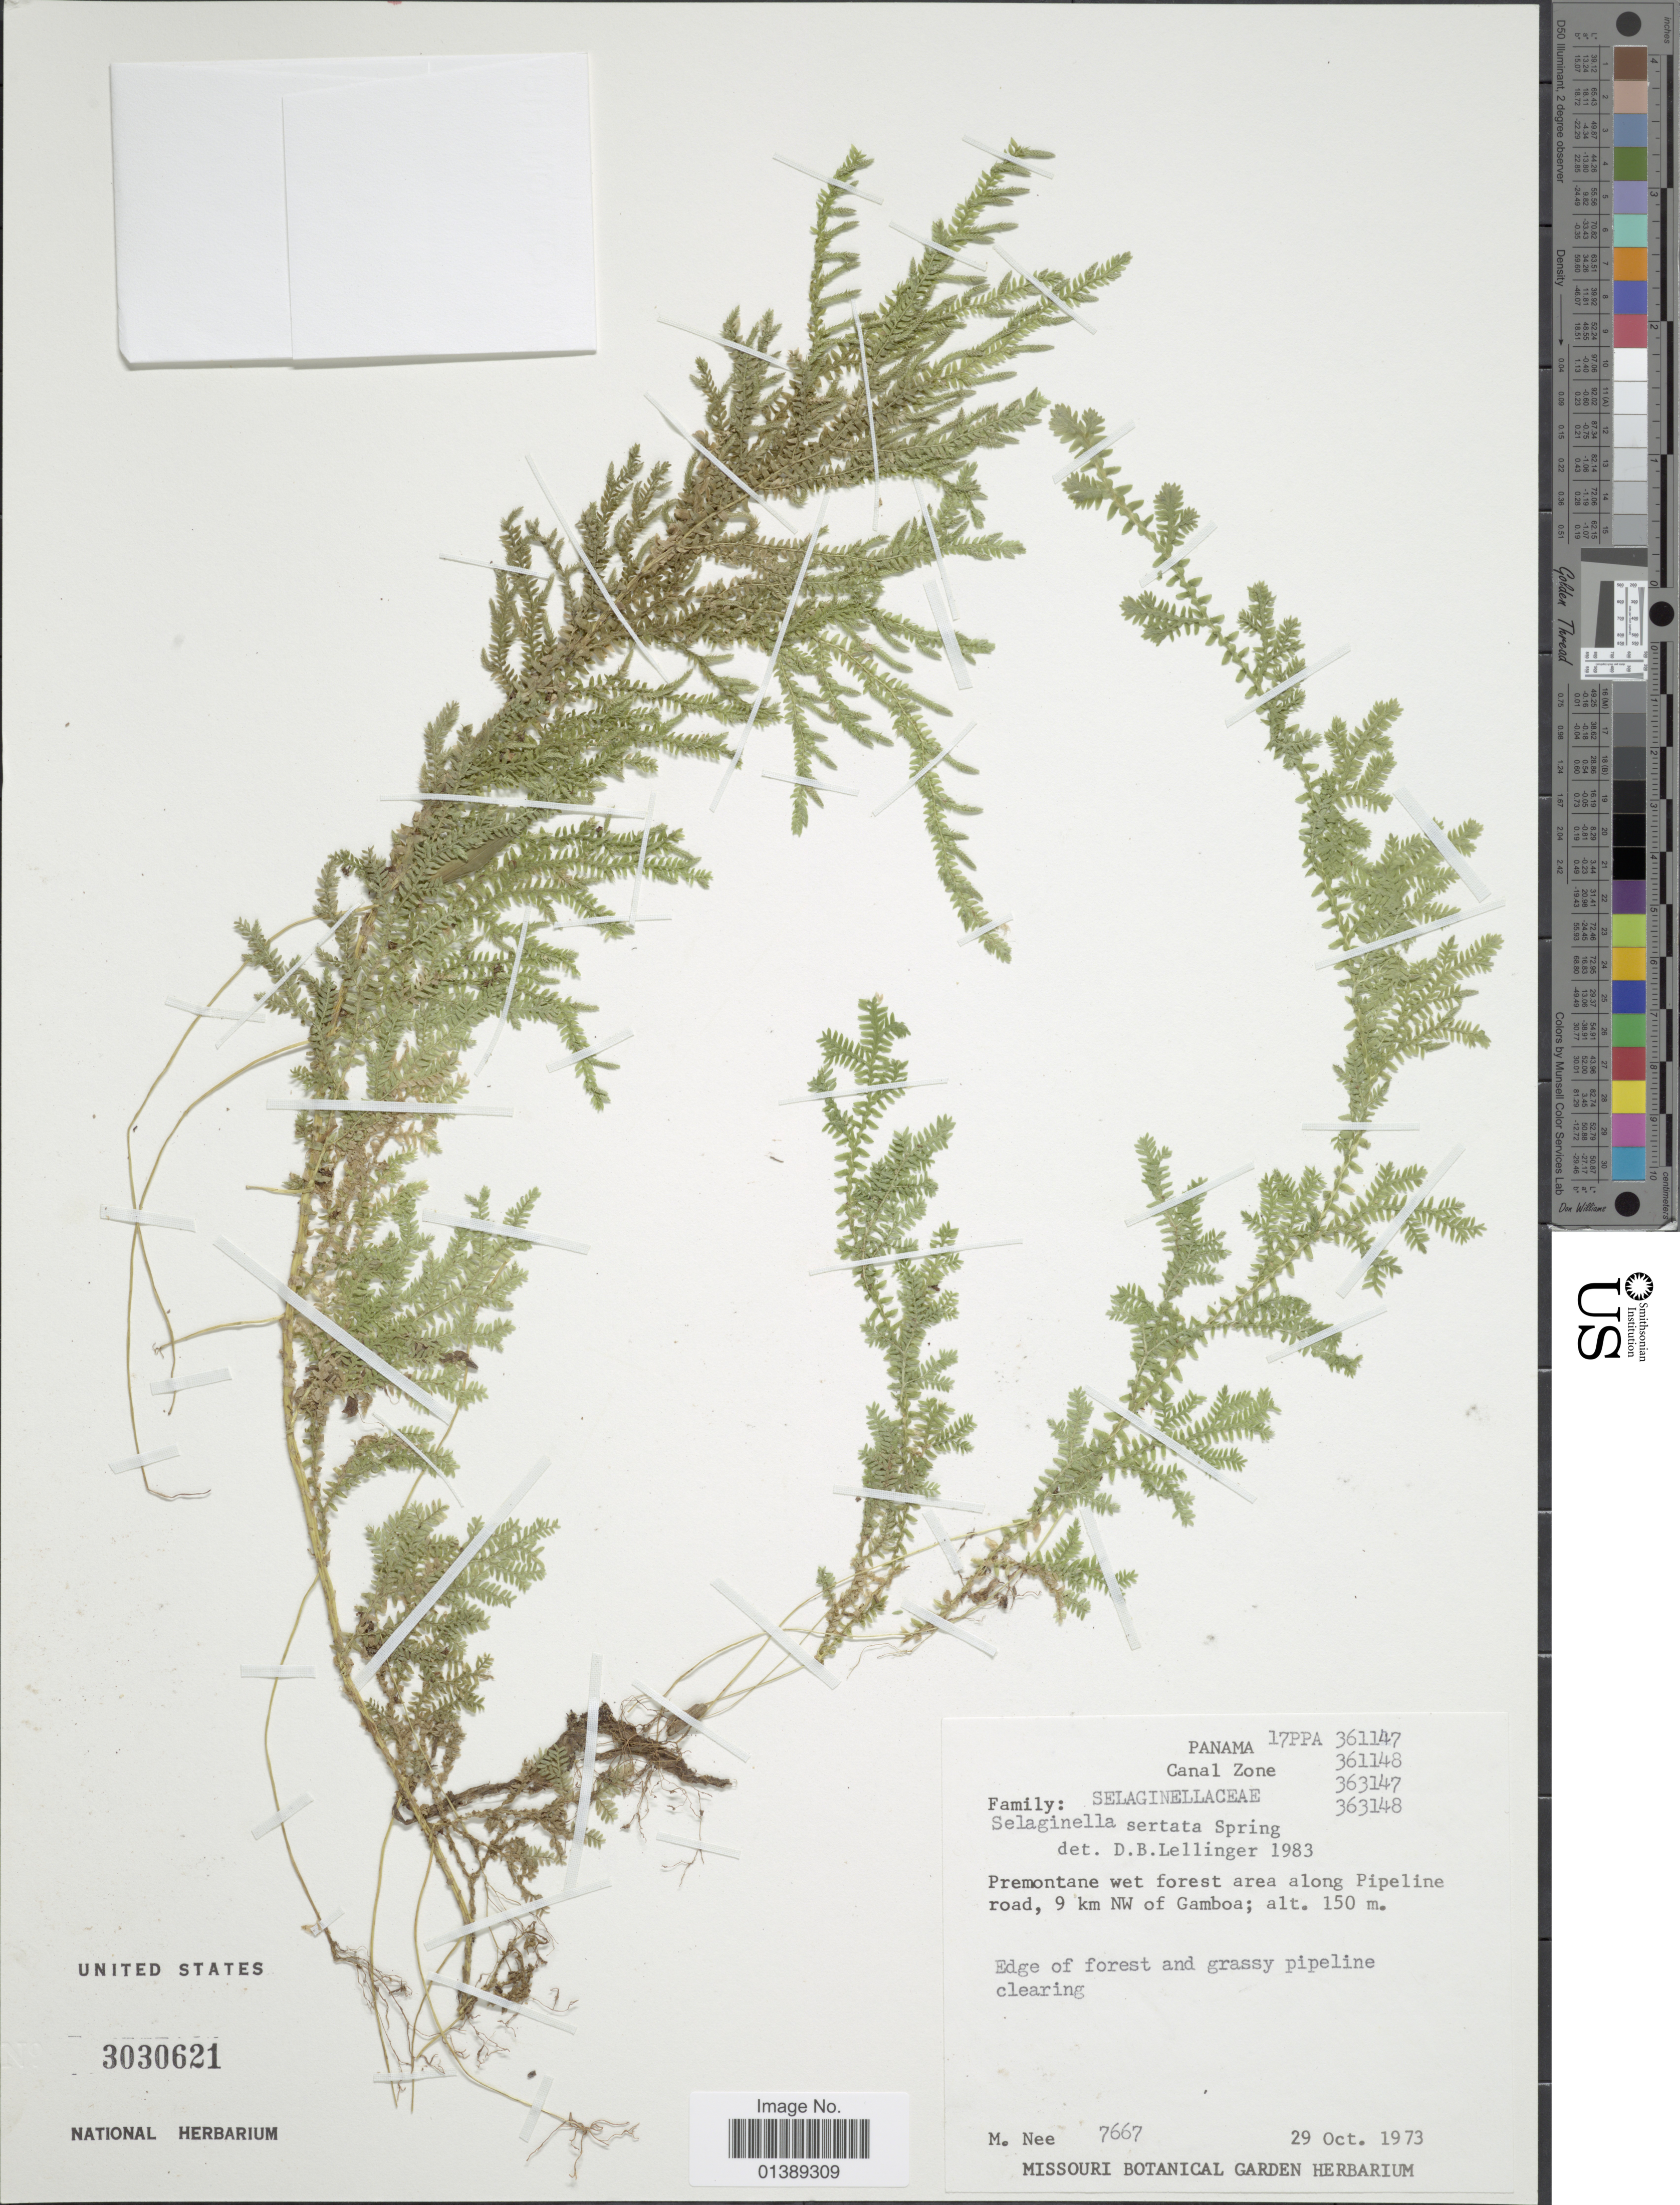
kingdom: Plantae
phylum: Tracheophyta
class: Lycopodiopsida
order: Selaginellales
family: Selaginellaceae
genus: Selaginella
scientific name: Selaginella sertata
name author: Spring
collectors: M. Nee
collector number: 7667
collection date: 1973-10-29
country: Panama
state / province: Colón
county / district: Canal Zone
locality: Canal Zone, Premotane west forest area along Pipeline road, 9 km NW of Gamboa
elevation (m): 150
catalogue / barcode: US 3030621